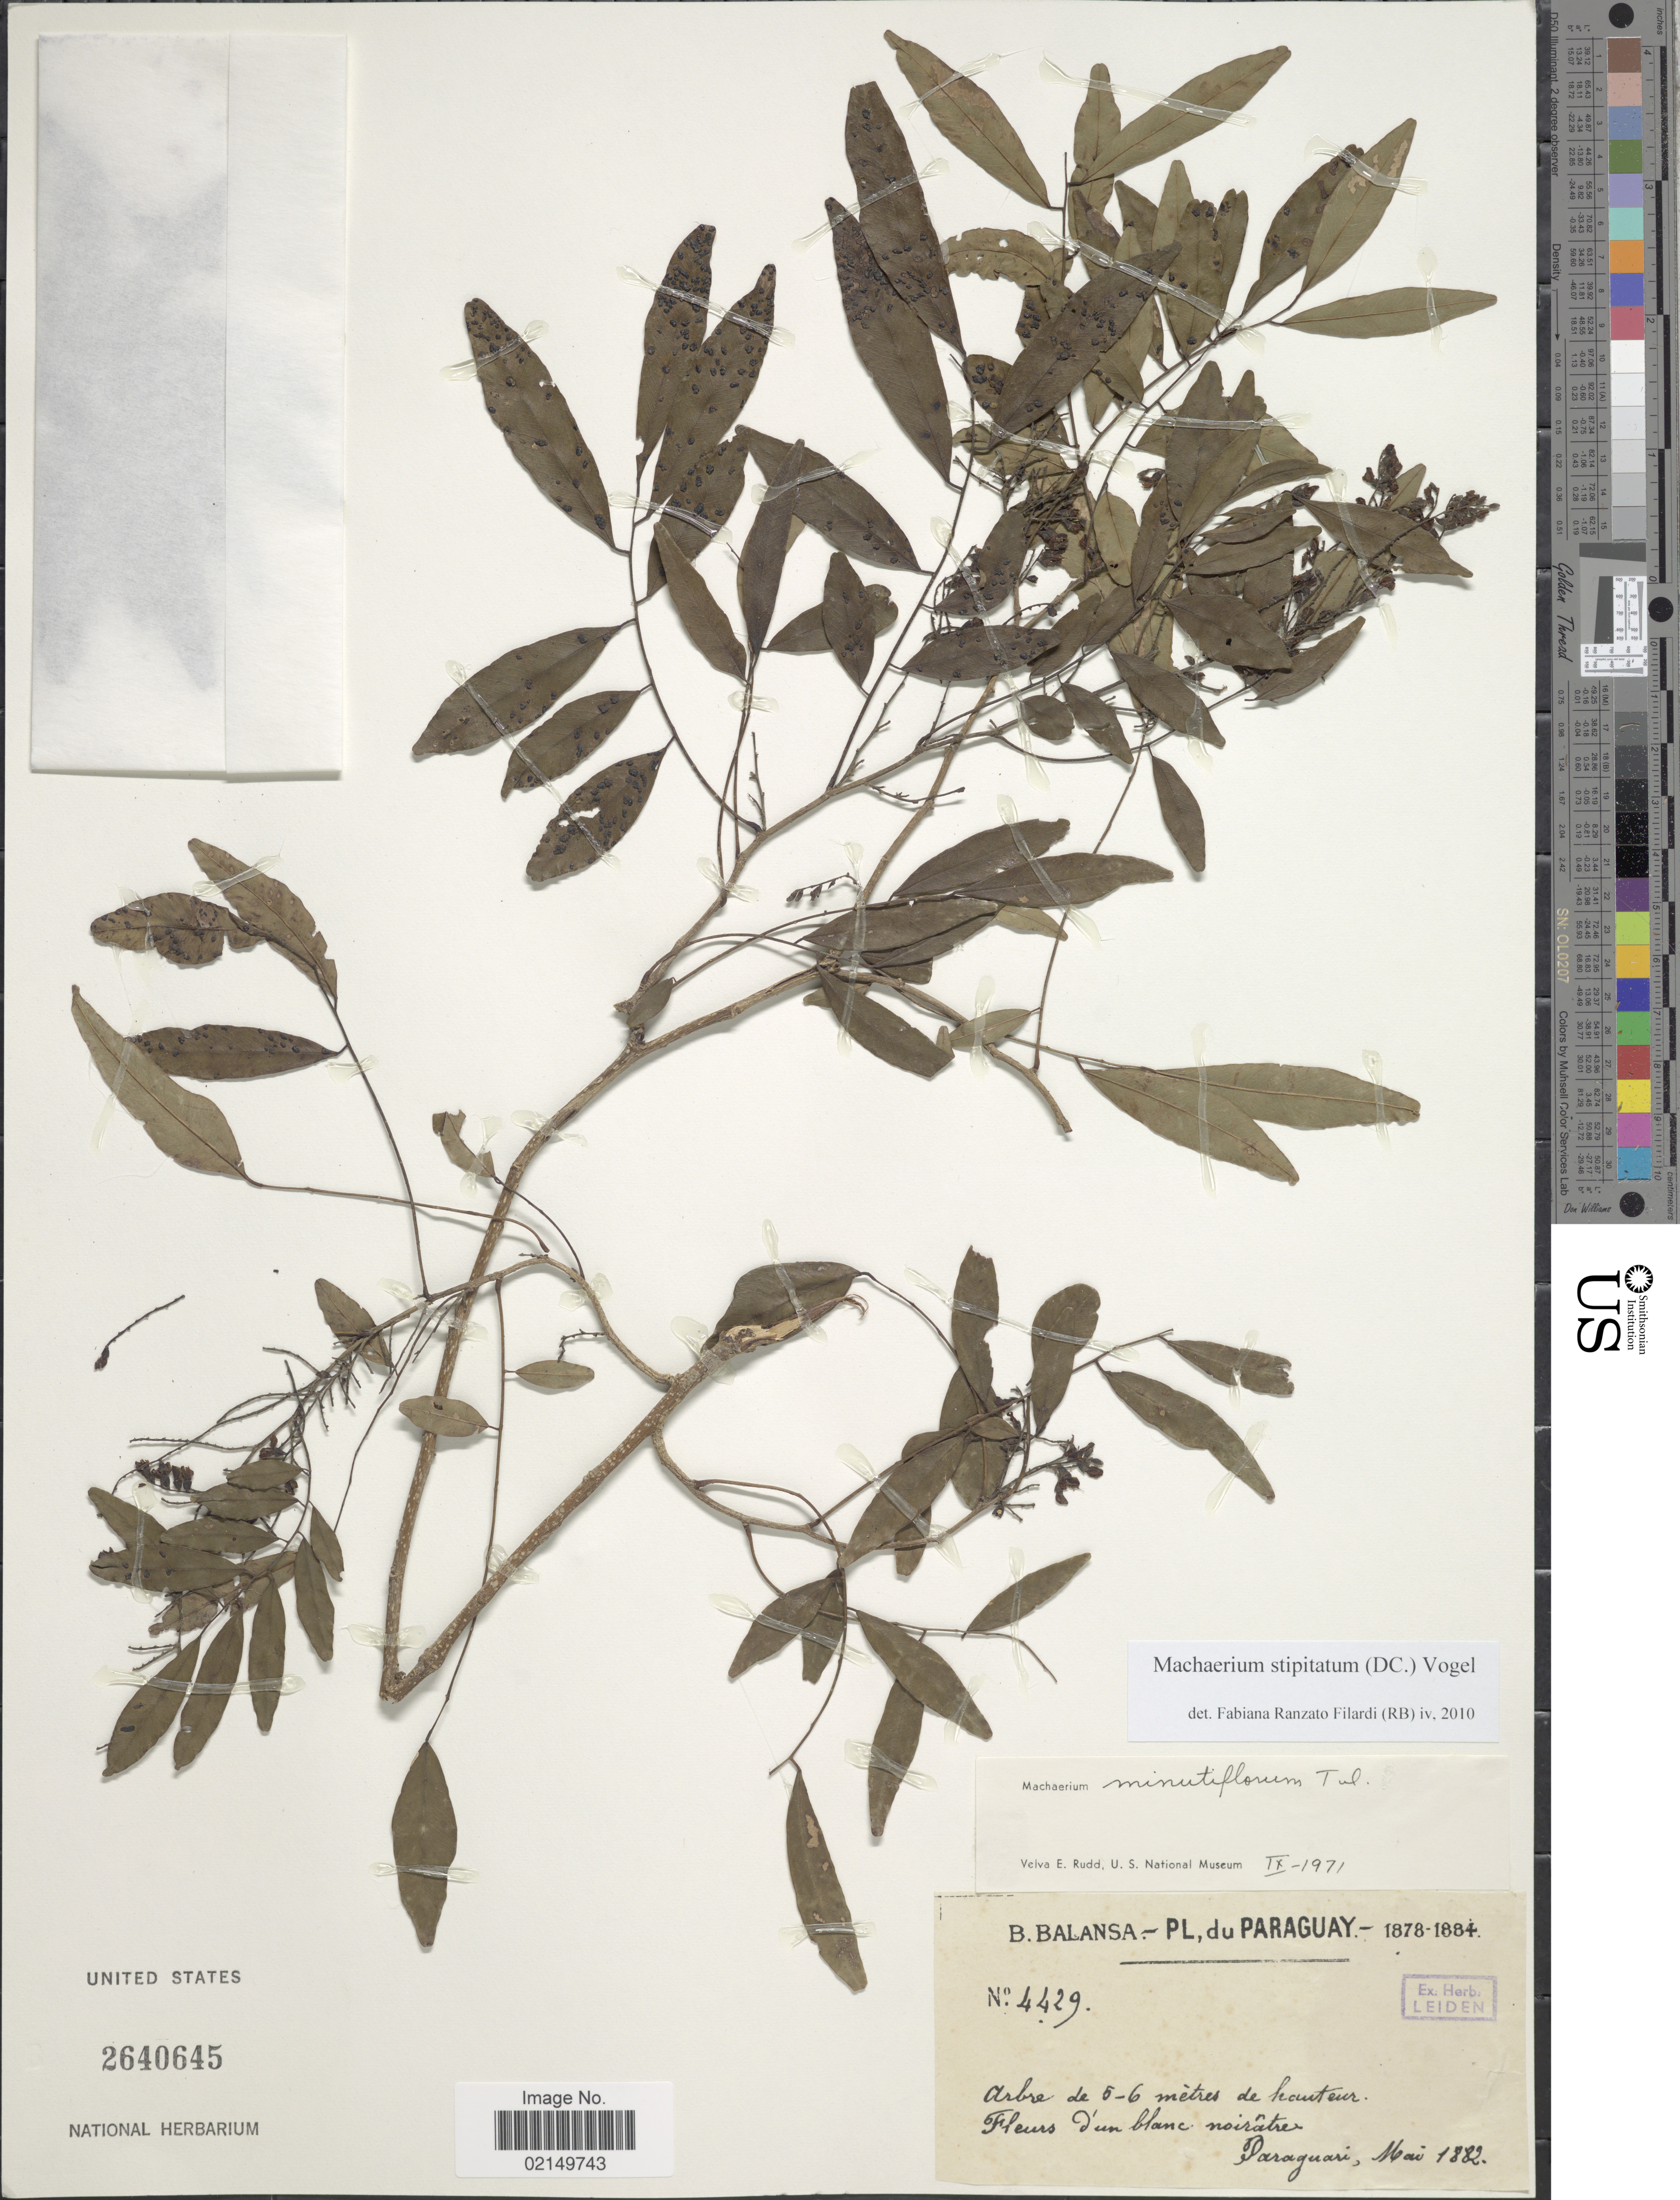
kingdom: Plantae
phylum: Tracheophyta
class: Magnoliopsida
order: Fabales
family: Fabaceae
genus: Machaerium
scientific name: Machaerium stipitatum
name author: (DC.) Vogel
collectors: B. Balansa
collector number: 4429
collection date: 1882-05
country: Paraguay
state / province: Paraguari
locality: Fleurs d'un blanc noiratre, Paraguari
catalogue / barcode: US 2640645